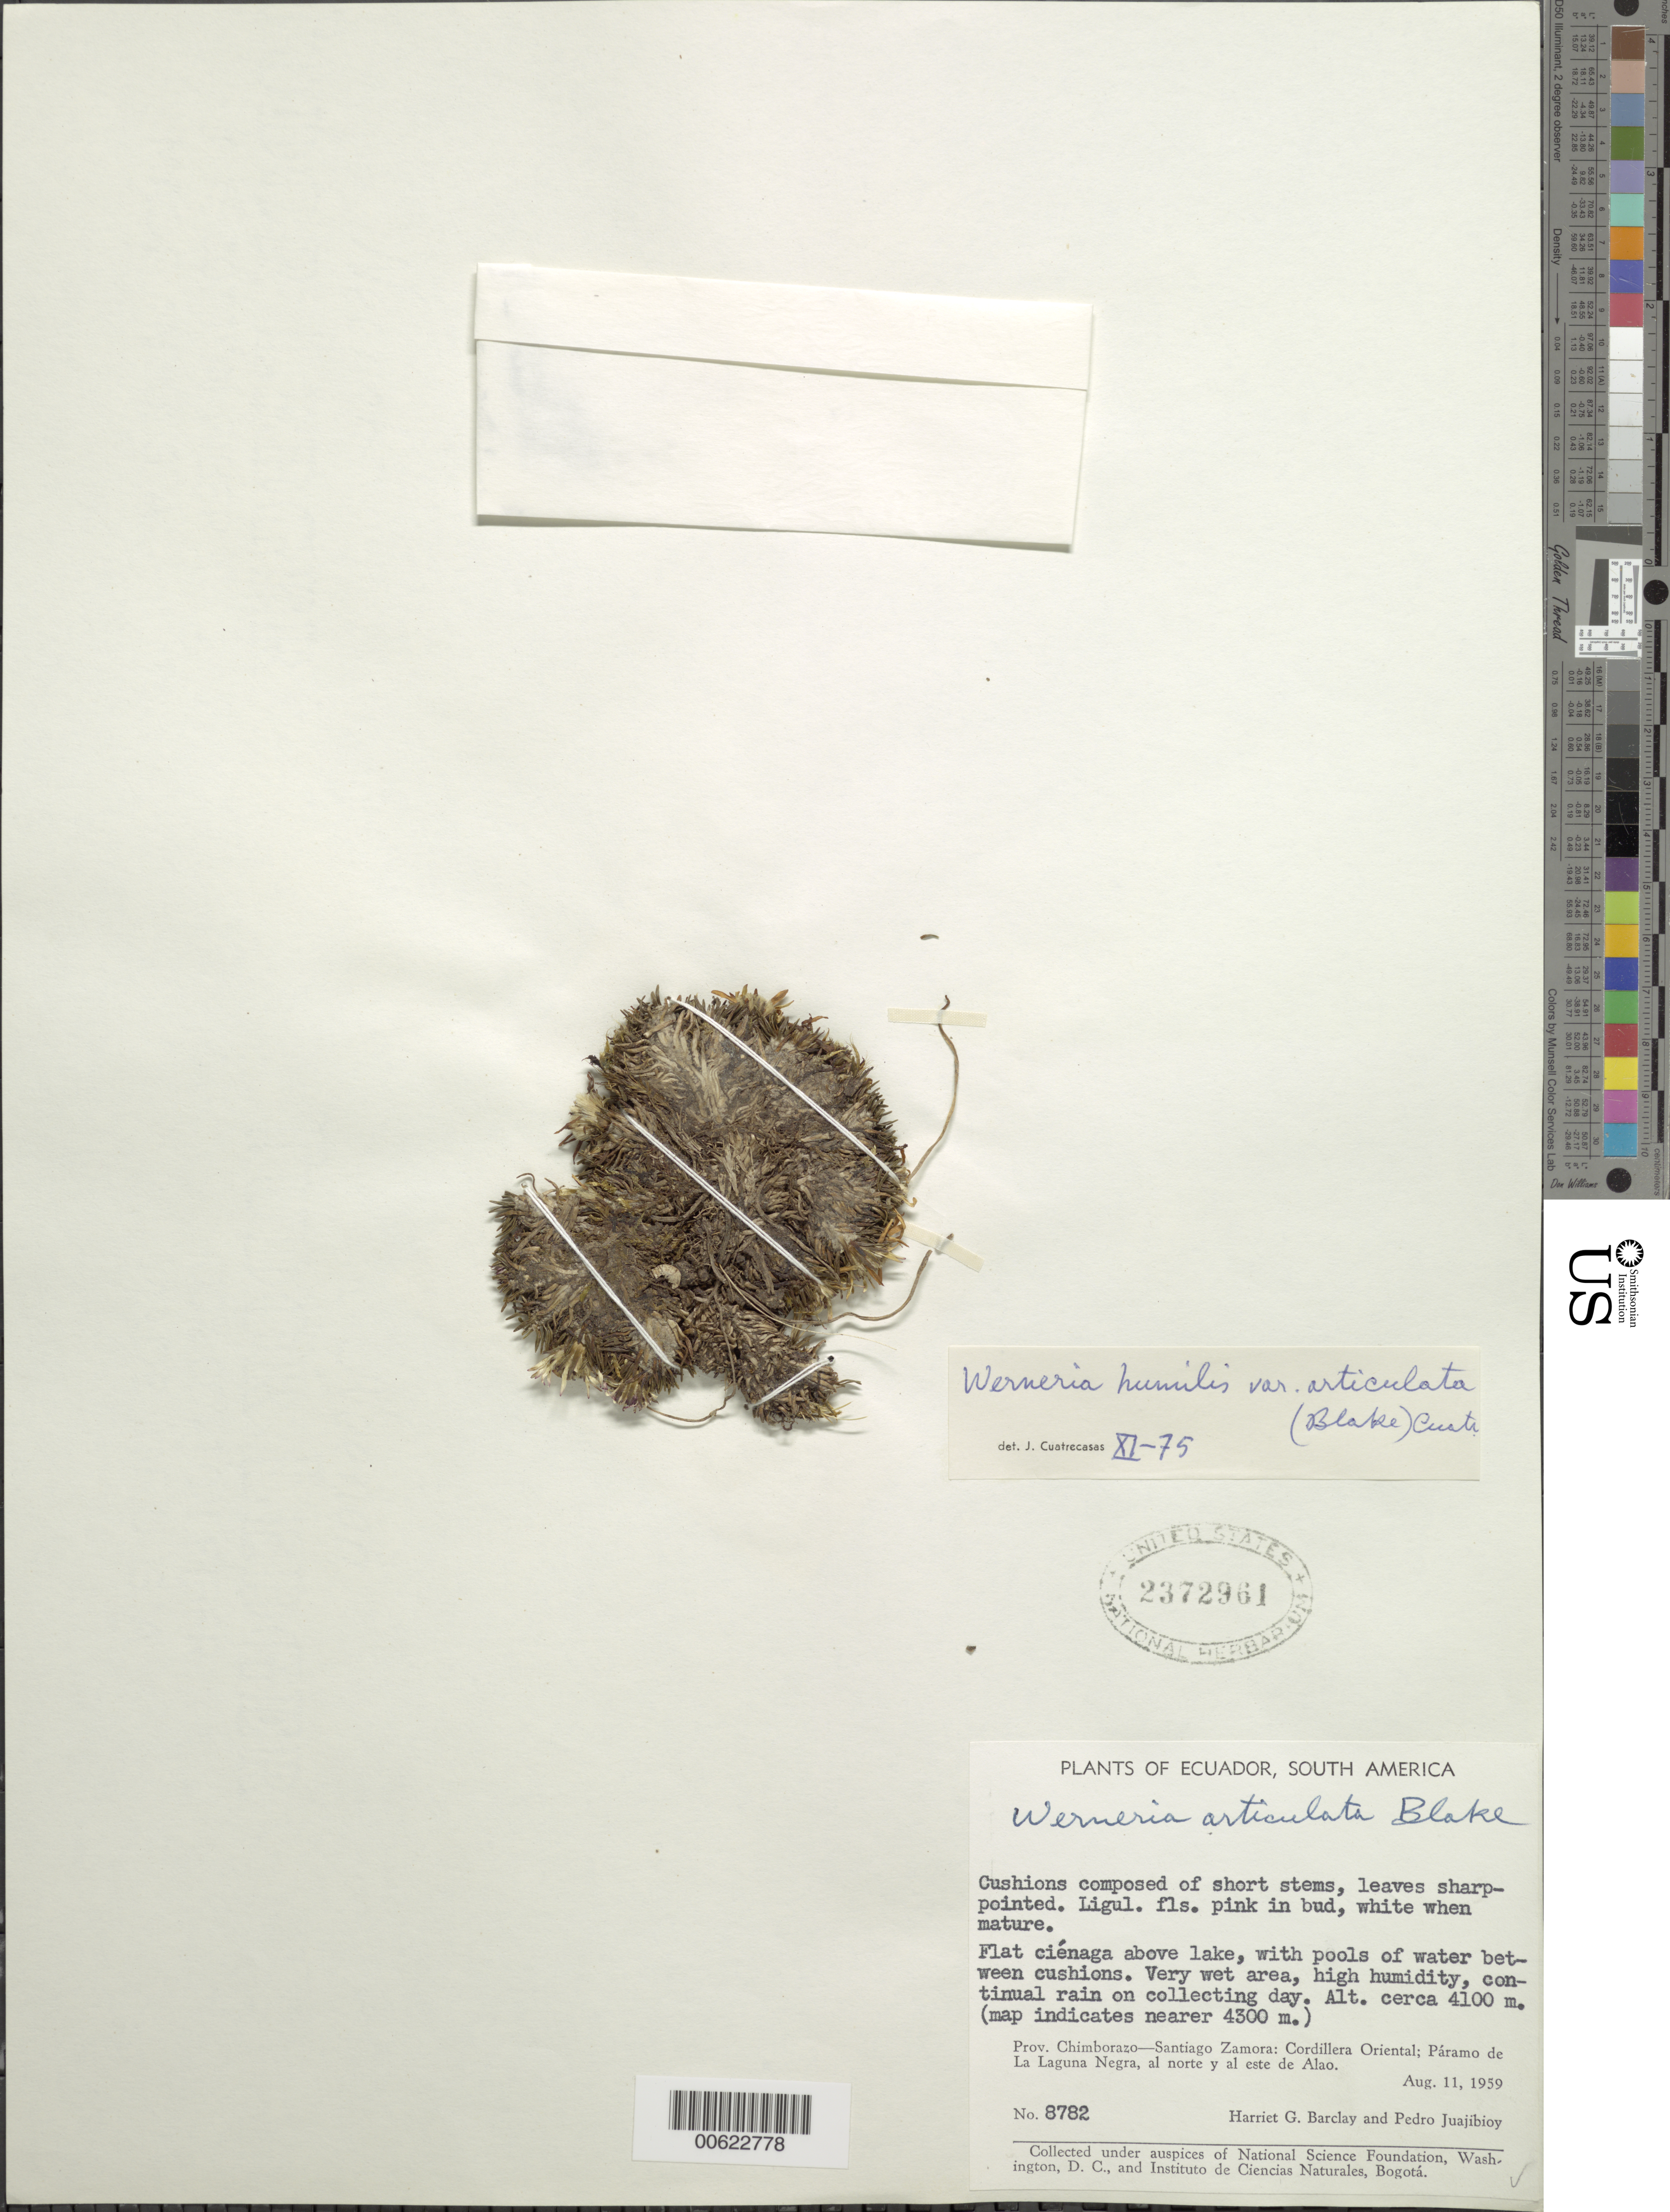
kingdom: Plantae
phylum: Tracheophyta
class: Magnoliopsida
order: Asterales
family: Asteraceae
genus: Xenophyllum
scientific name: Xenophyllum humile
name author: (Kunth) V.A. Funk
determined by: Funk, Vicki A., (BOT), Smithsonian Institution - National Museum of Natural History (UNITED STATES)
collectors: H. G. Barclay & P. Juajibioy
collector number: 8782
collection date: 1959-08-11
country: Ecuador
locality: Prov. Chimborazo-Santiago Zamora: Cordillera Oriental; Paramo de La Laguna Negra, al norte y al este de Alao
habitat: Flat ciénaga above lake with pools of water between cushions. Very wet area, high humitidy, continual rain on collecting day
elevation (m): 4100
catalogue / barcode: US 2372961